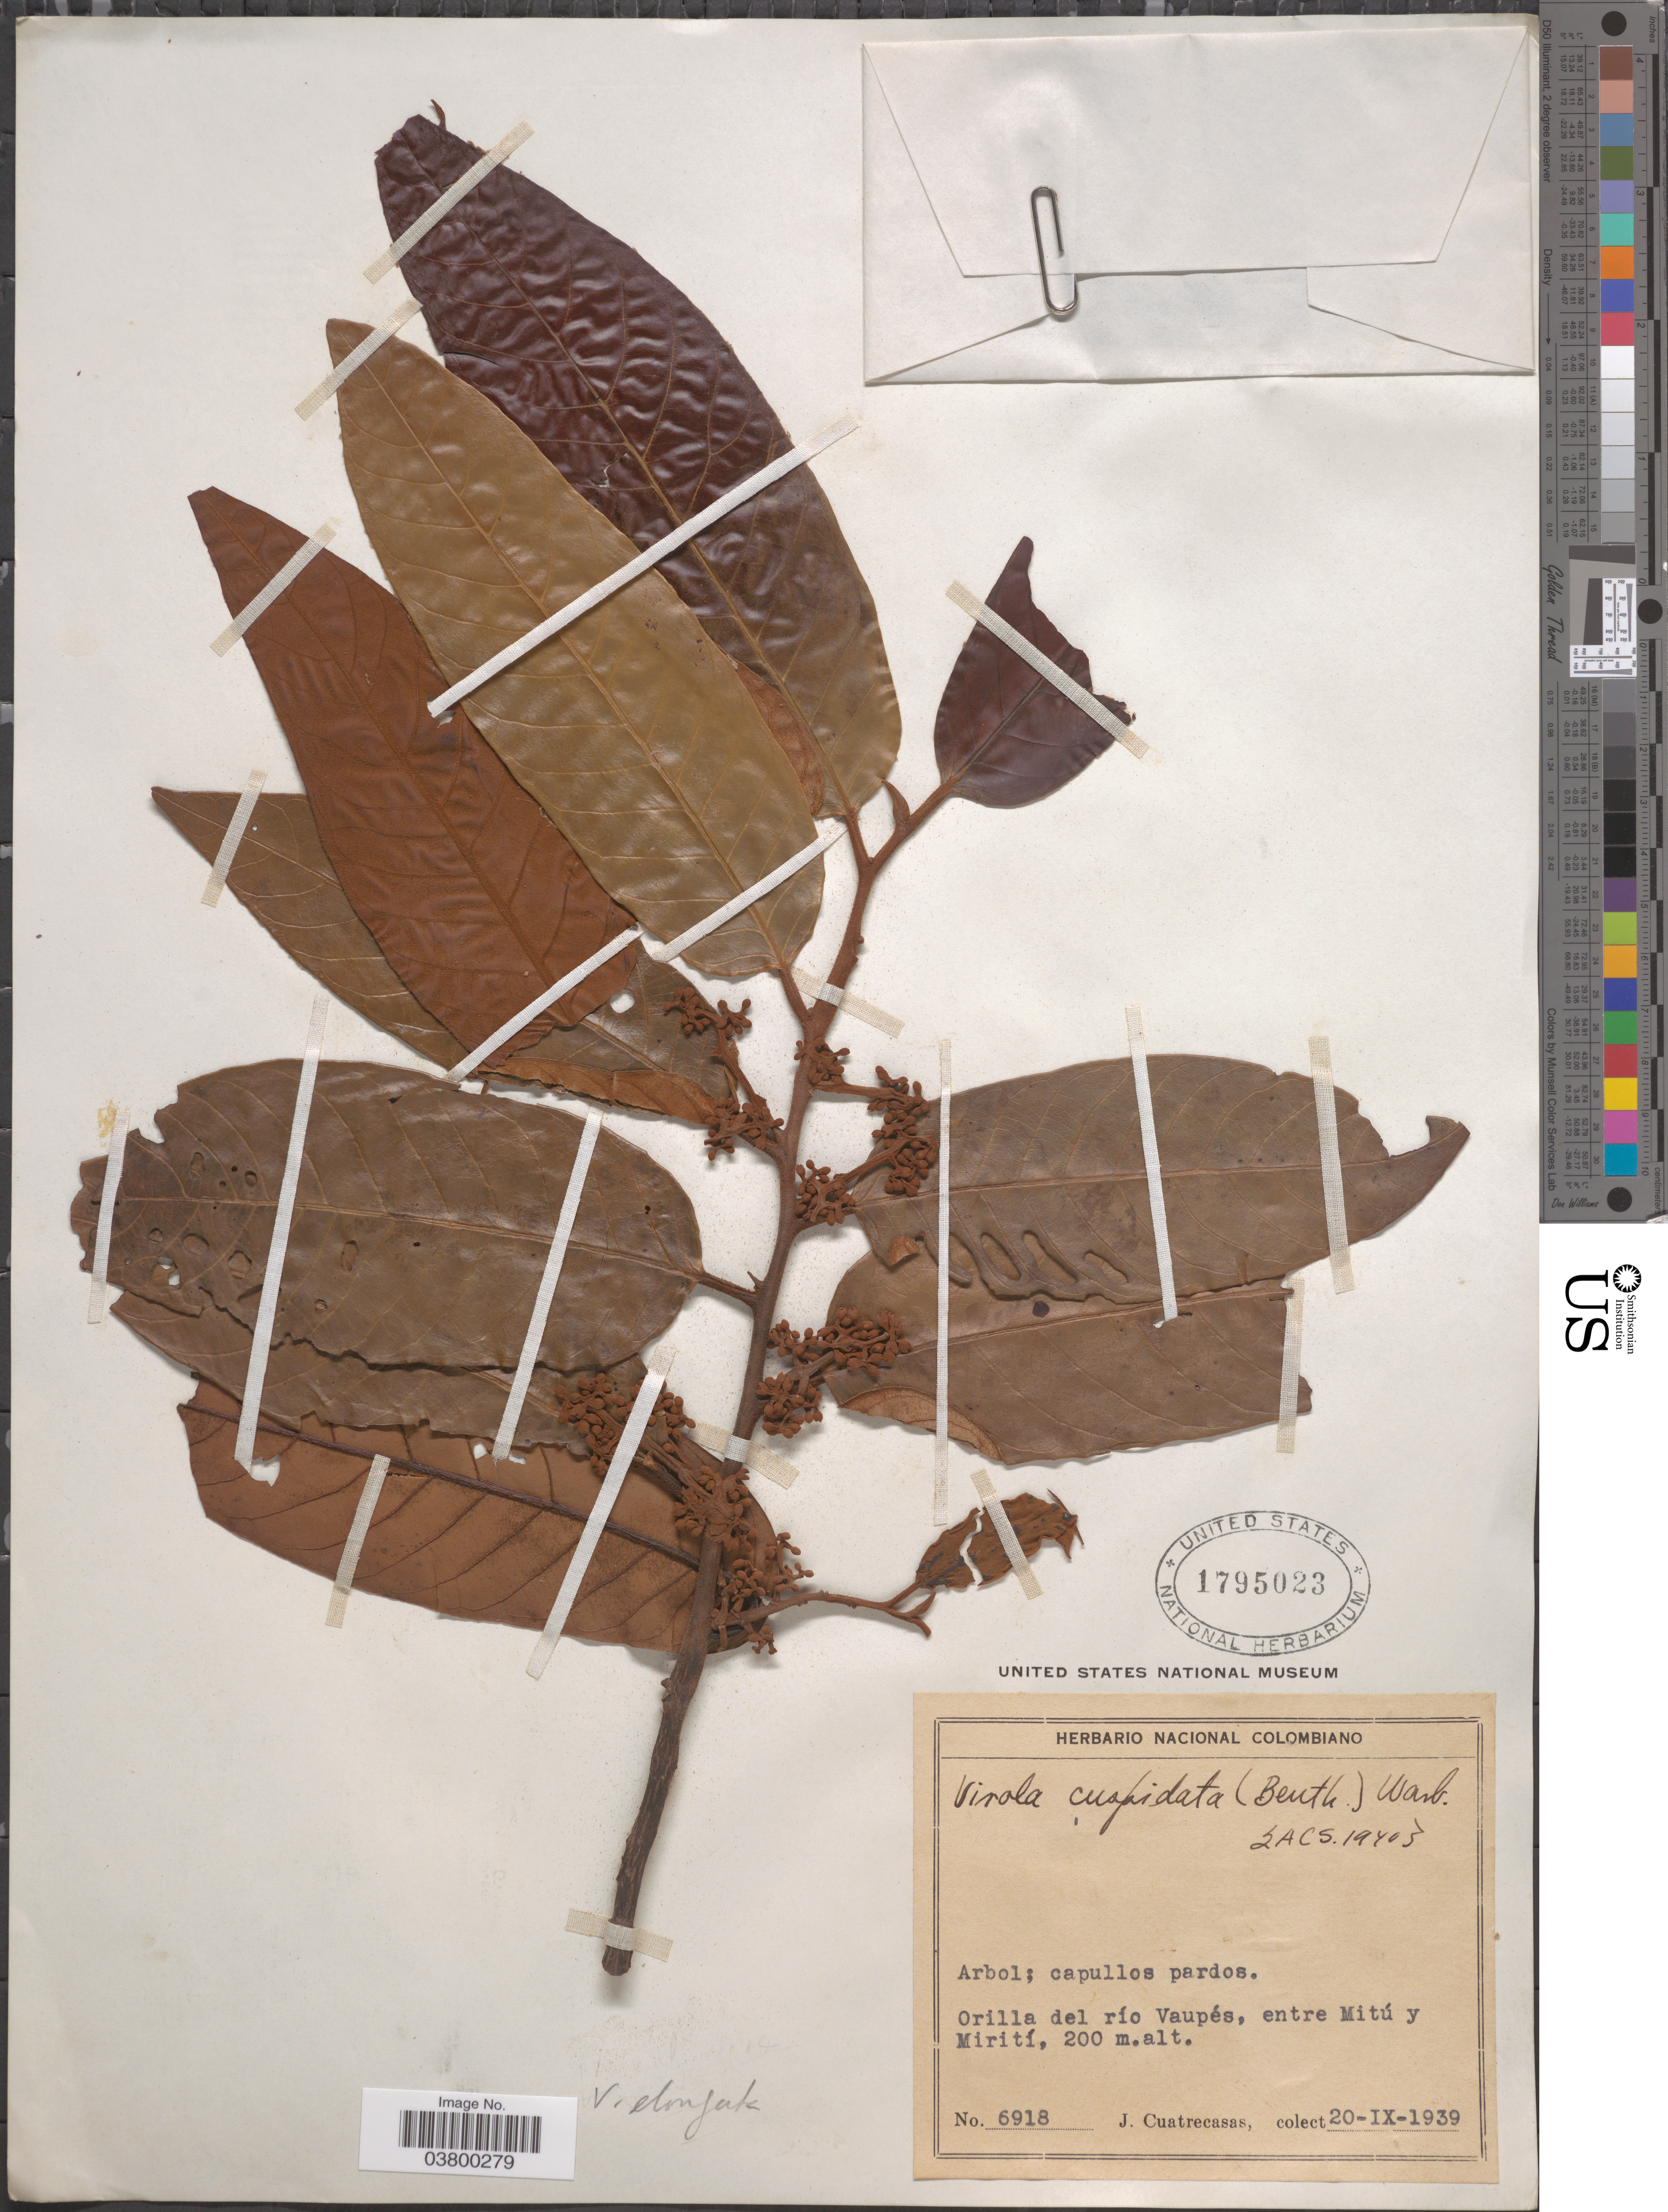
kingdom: Plantae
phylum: Tracheophyta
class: Magnoliopsida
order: Magnoliales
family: Myristicaceae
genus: Virola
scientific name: Virola elongata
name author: (Benth.) Warb.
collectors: J. Cuatrecasas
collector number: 6918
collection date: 1939-09-20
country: Colombia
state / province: Vaupés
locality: Orilla del río Vaupés, entre Mitú y Mirití.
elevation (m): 200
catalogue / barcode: US 1795023